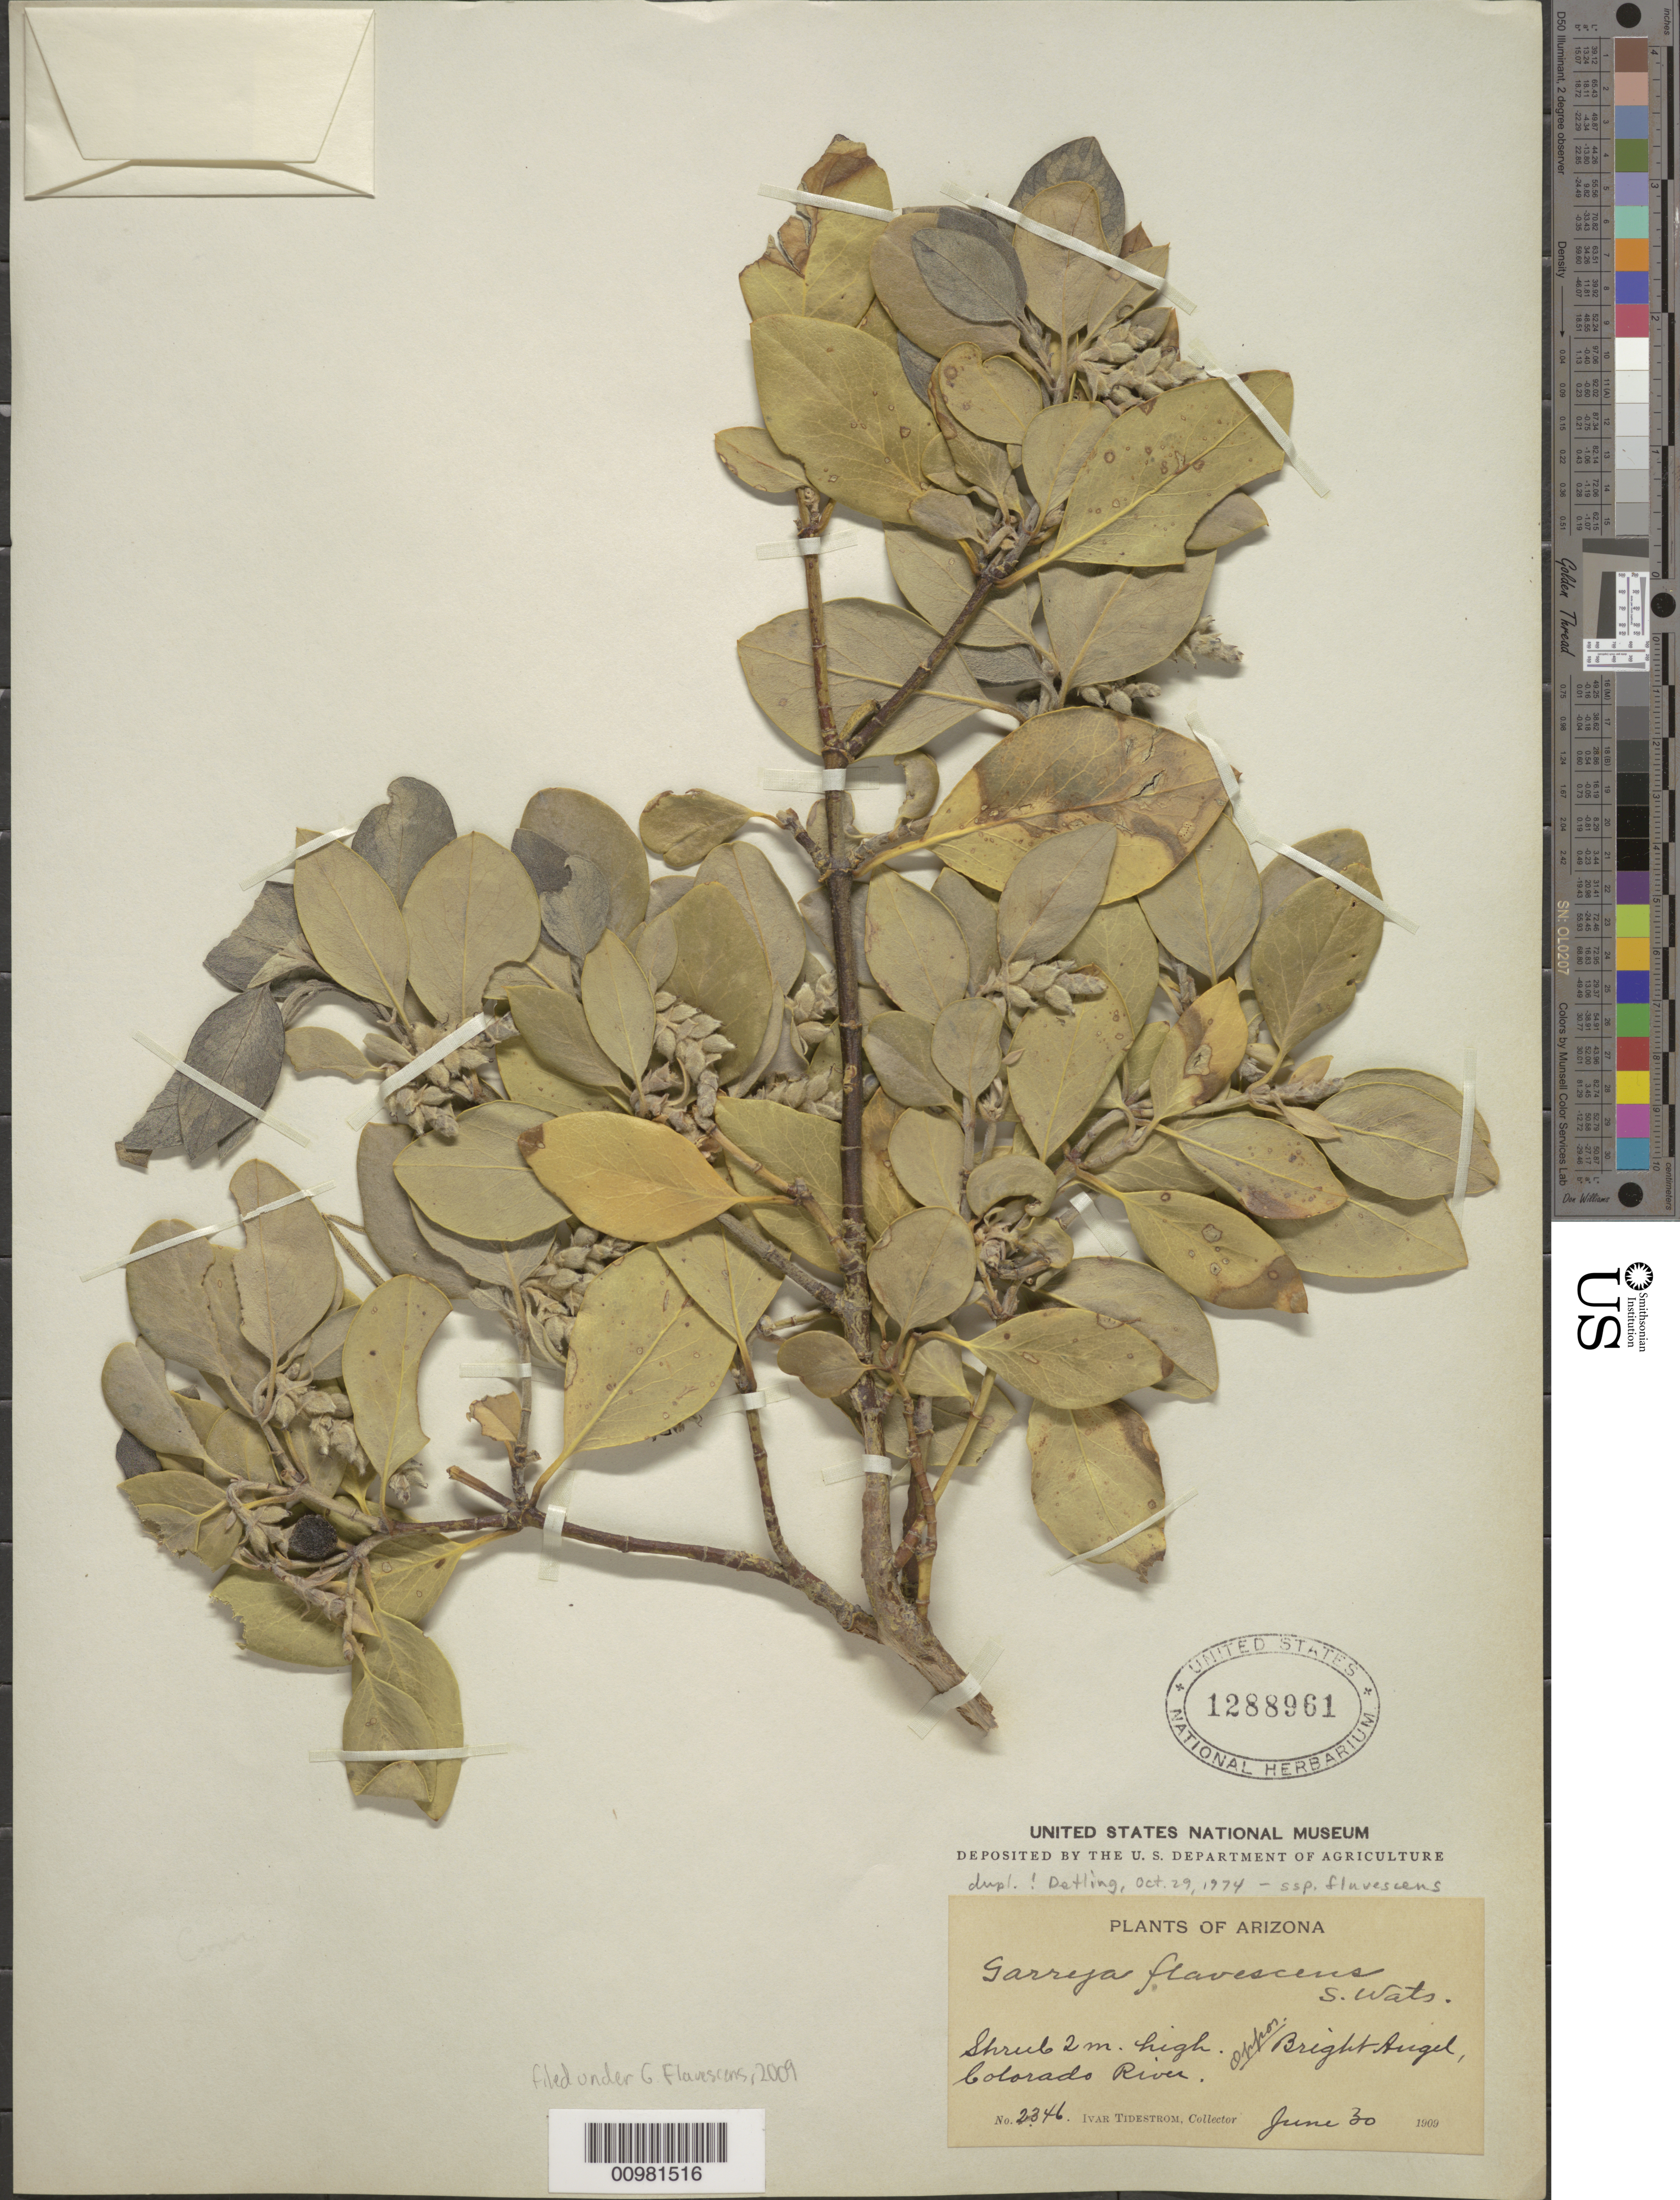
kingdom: Plantae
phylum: Tracheophyta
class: Magnoliopsida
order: Garryales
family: Garryaceae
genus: Garrya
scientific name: Garrya flavescens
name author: S. Watson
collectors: I. F. Tidestrom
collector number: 2346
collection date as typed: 30 Jun 1909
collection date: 1909-06-30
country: United States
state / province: Arizona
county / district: Mohave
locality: Colorado River, Bright Angel Creek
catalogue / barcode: US 1288961